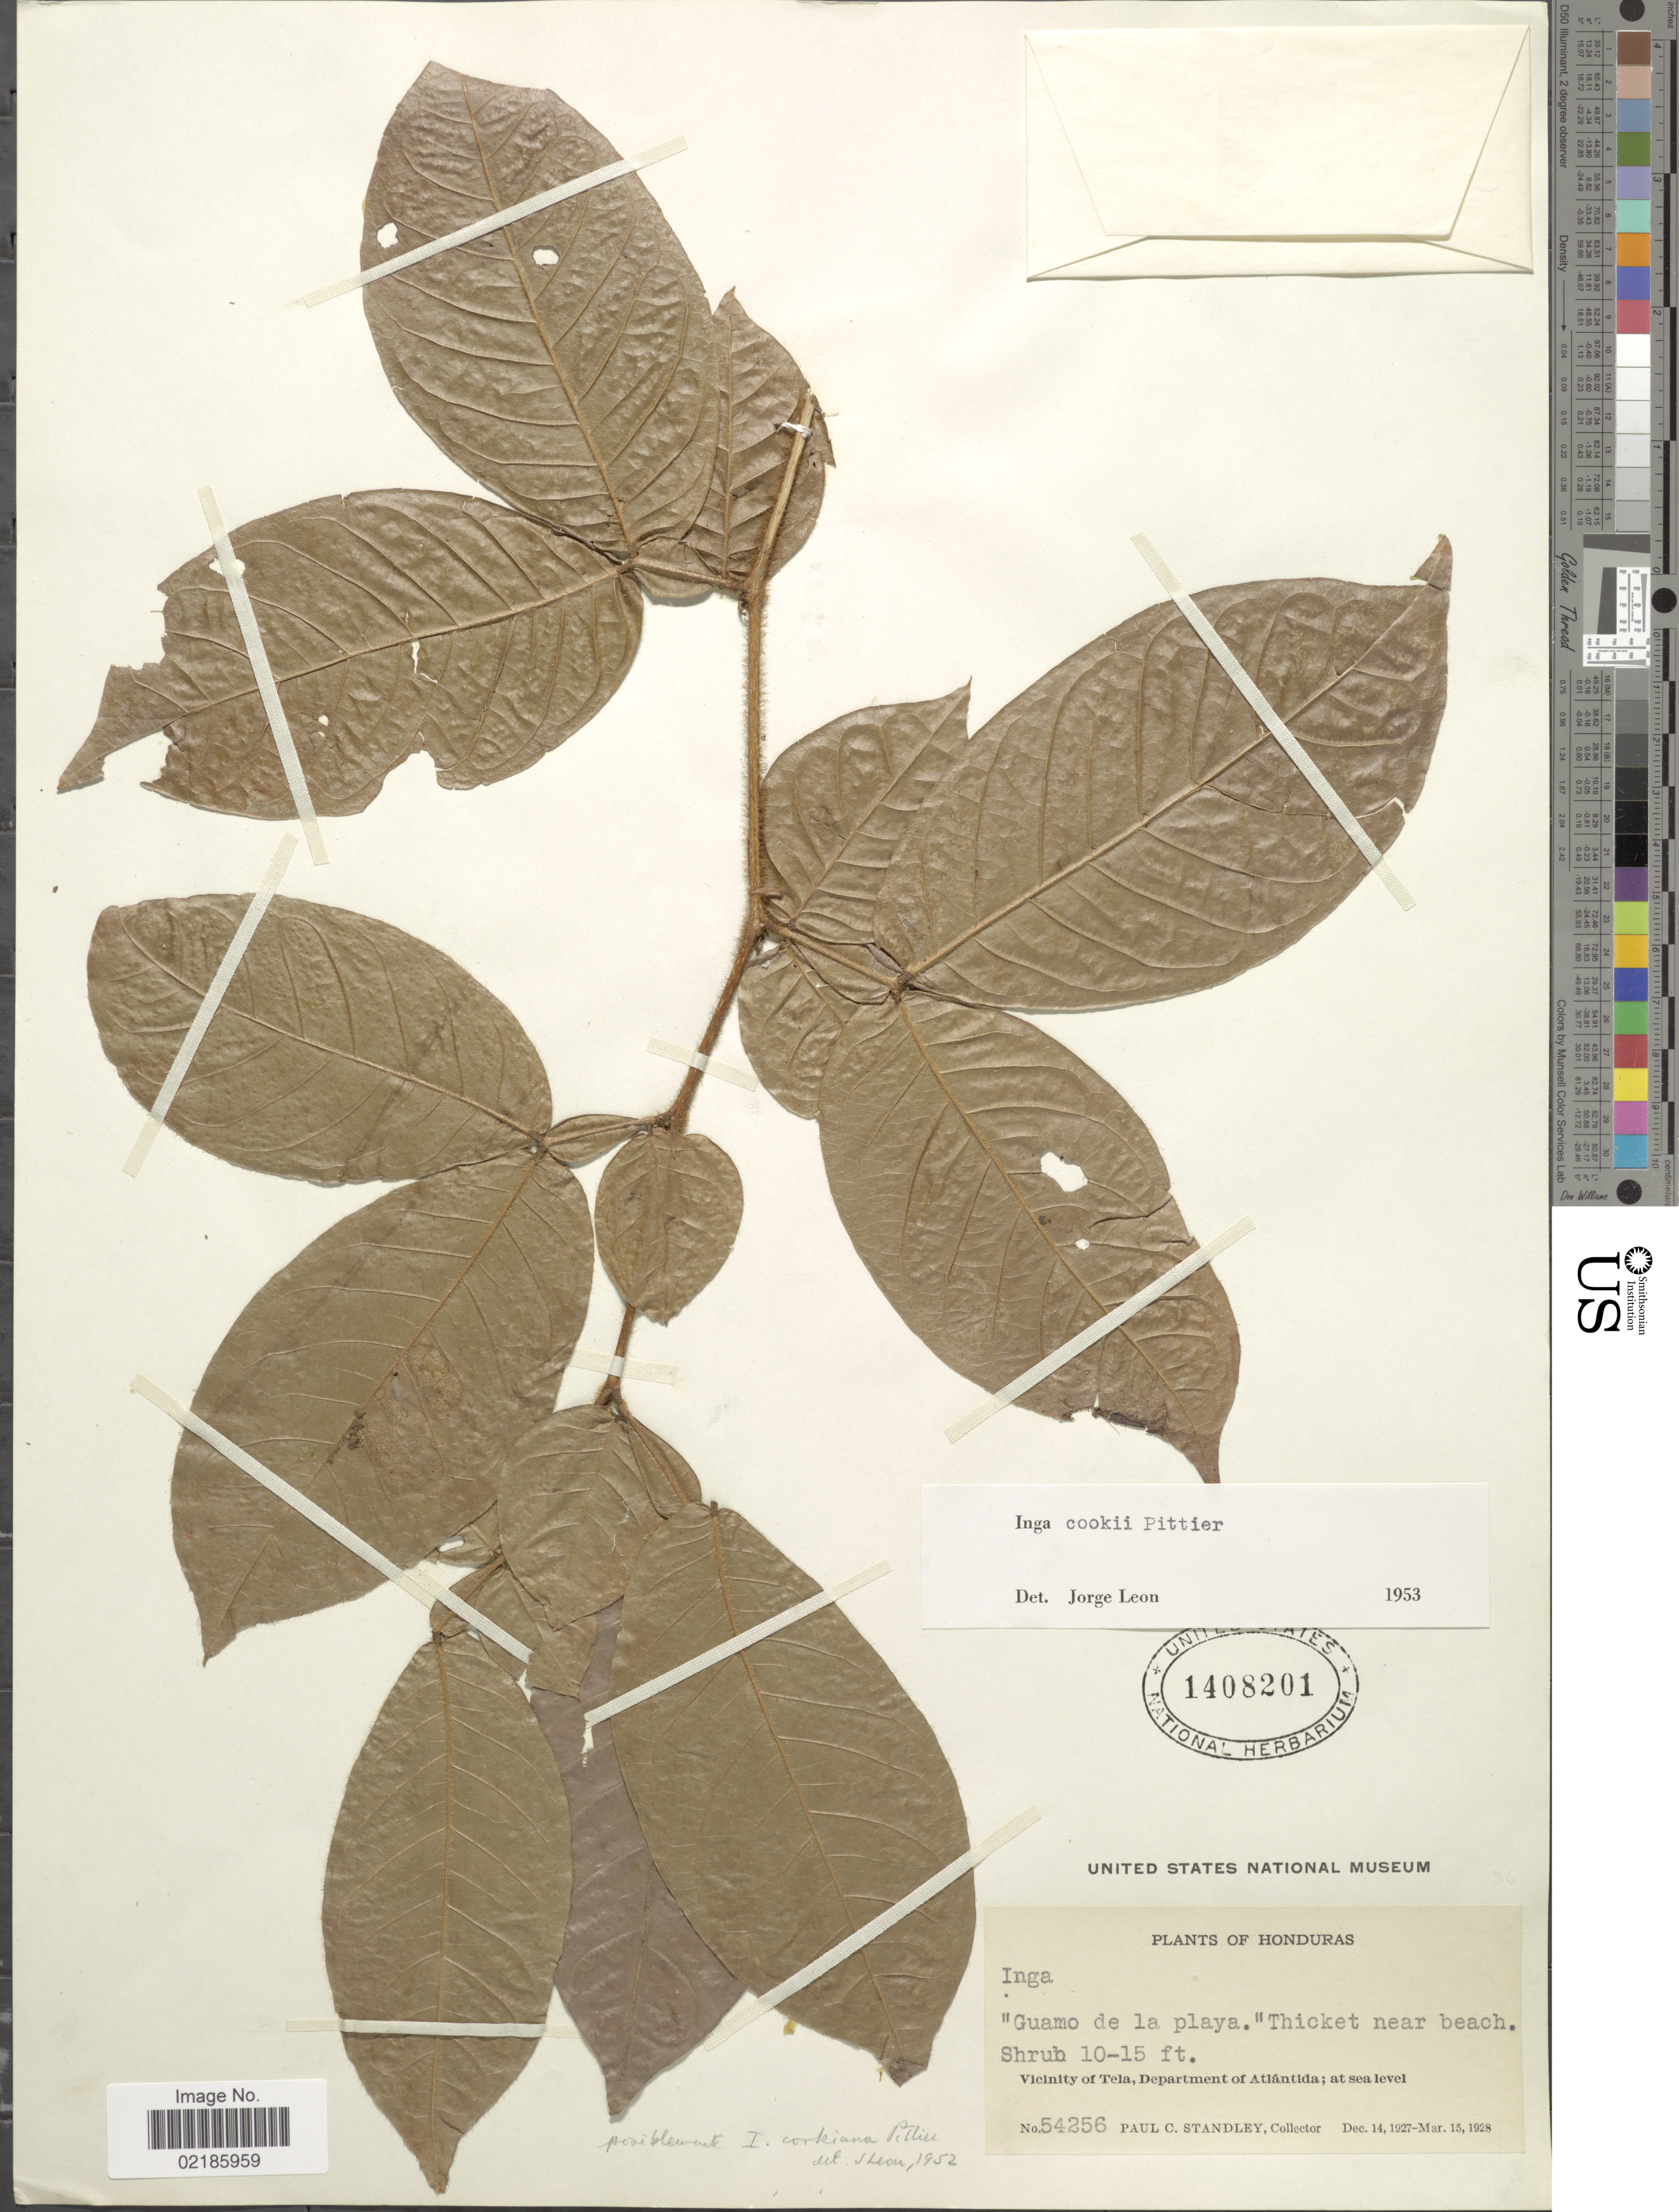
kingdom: Plantae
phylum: Tracheophyta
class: Magnoliopsida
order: Fabales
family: Fabaceae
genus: Inga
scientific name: Inga cookii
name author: Pittier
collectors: P. C. Standley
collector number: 54256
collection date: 1927-12-14/1928-03-15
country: Honduras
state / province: Atlántida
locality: Vicinity of Tela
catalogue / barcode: US 1408201